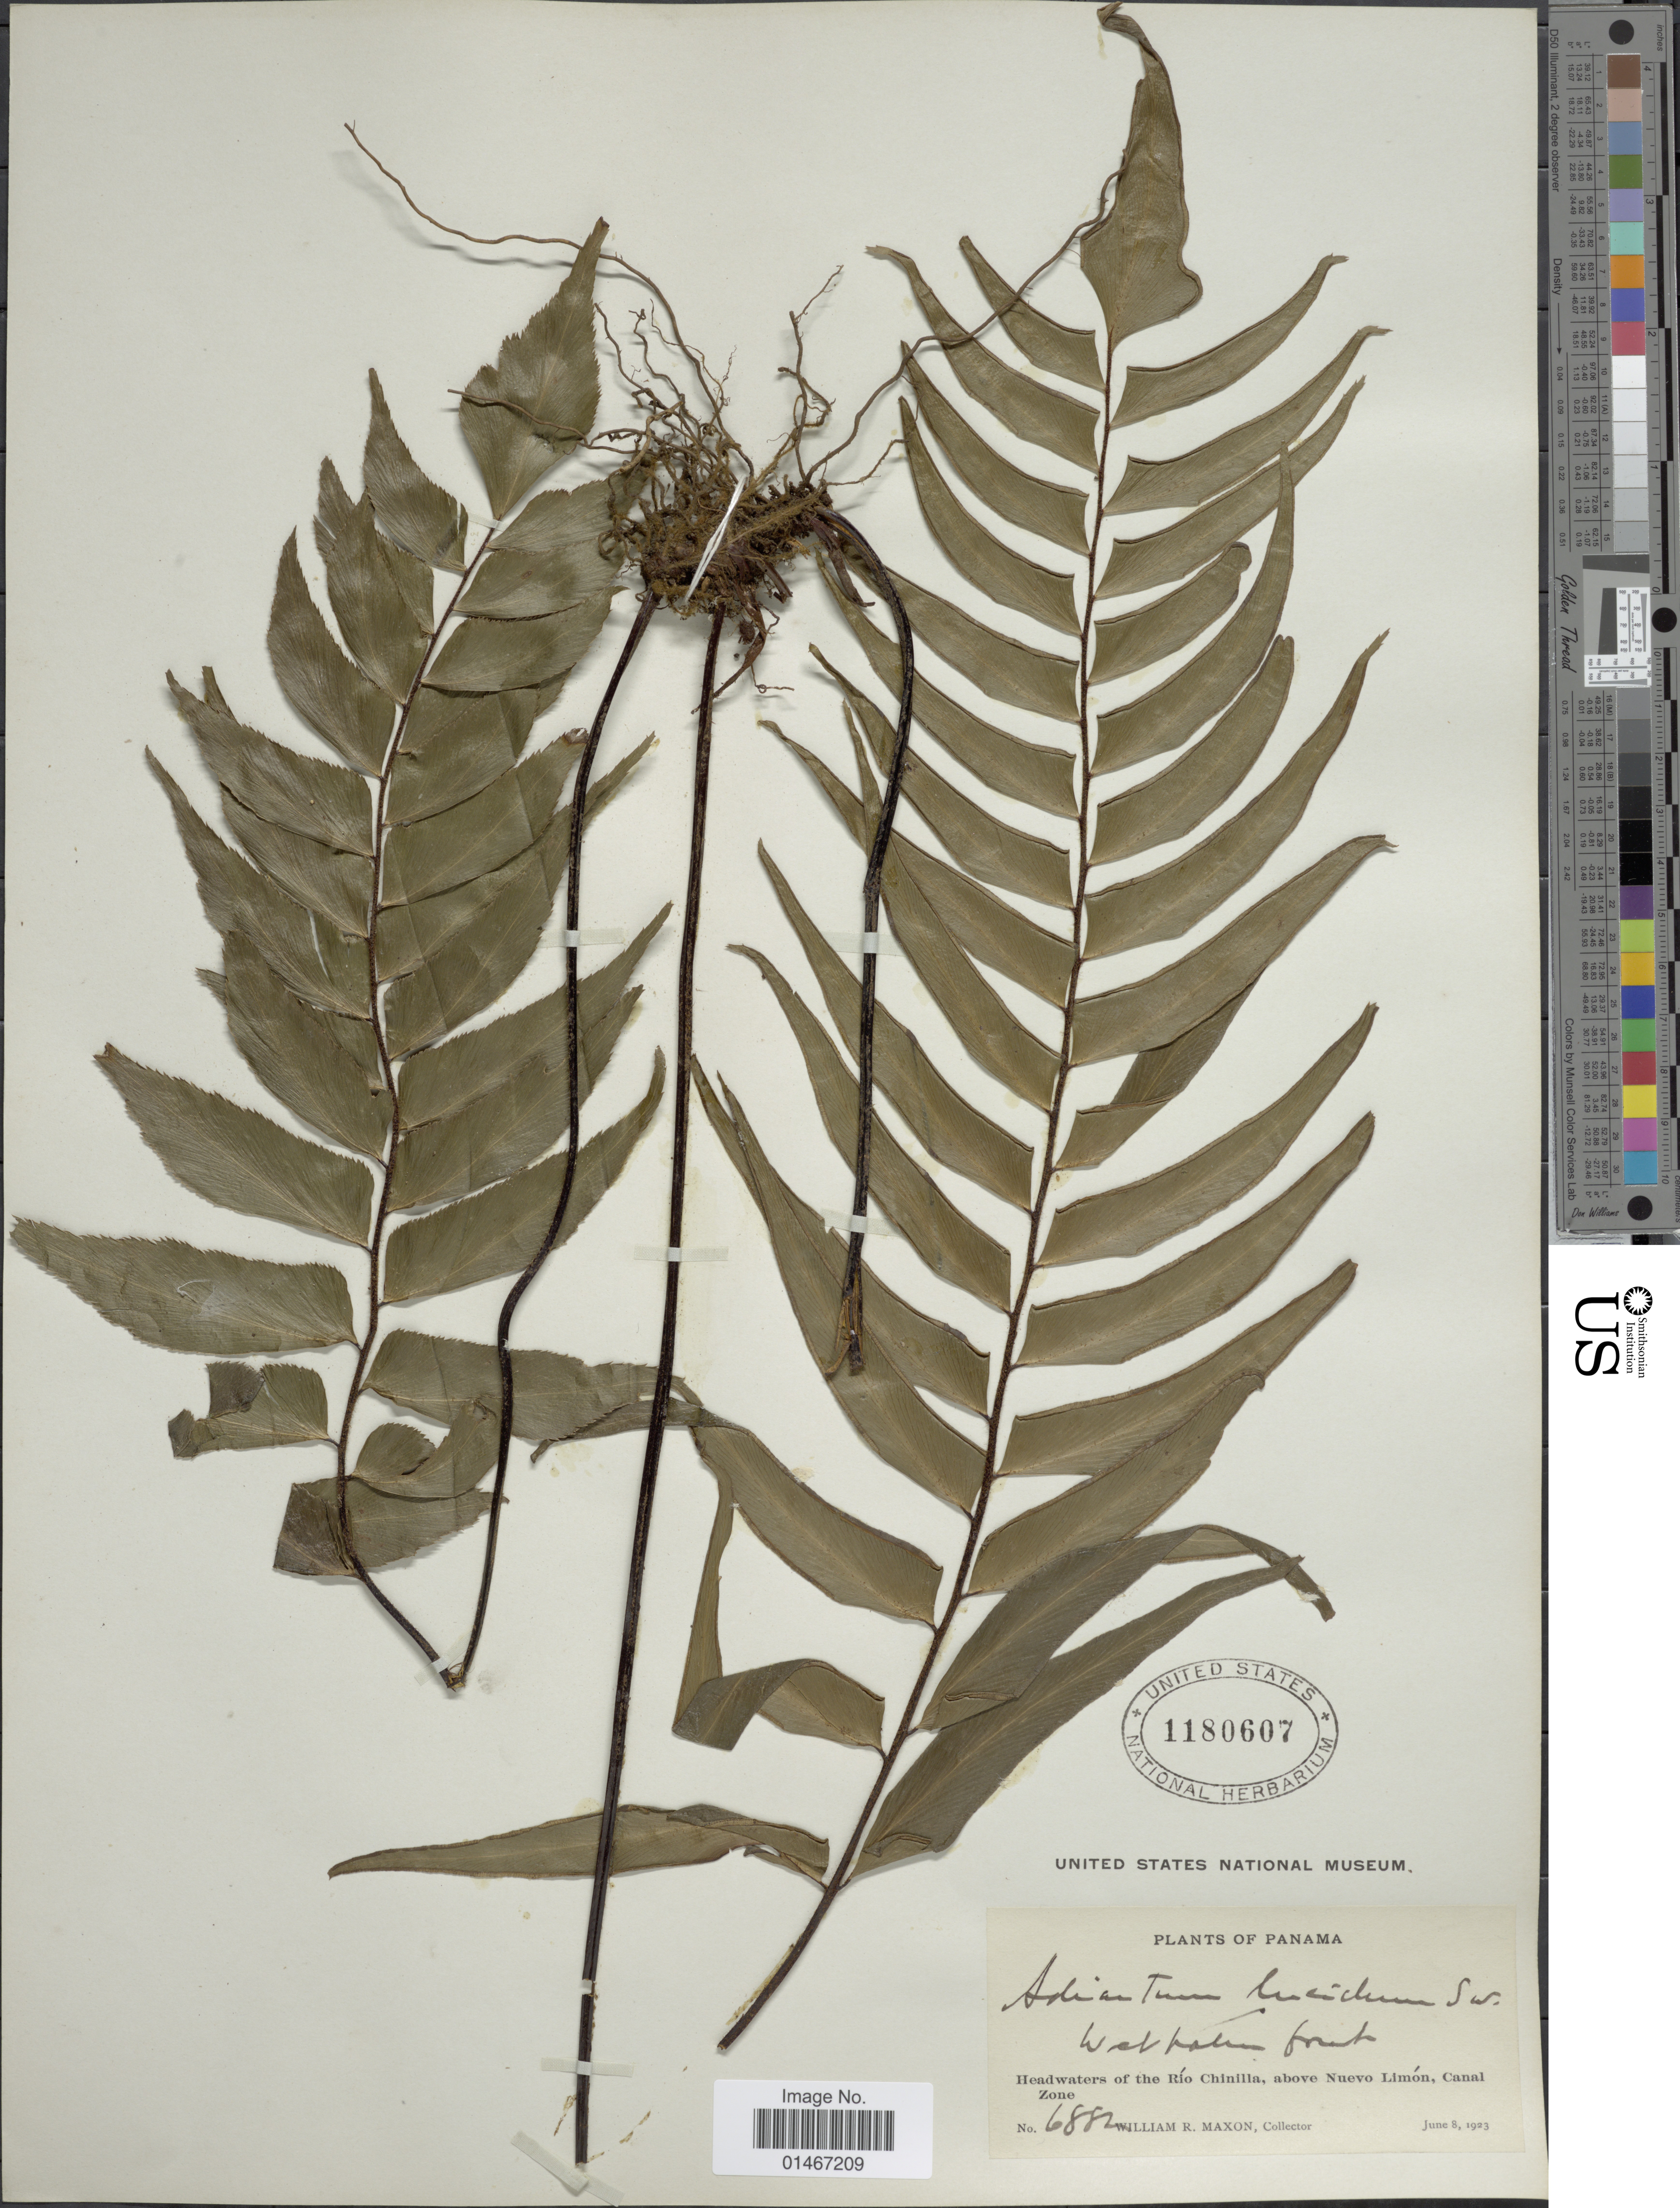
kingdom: Plantae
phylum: Tracheophyta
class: Polypodiopsida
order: Polypodiales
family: Pteridaceae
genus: Adiantum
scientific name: Adiantum lucidum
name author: (Cav.) Sw.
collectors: W. R. Maxon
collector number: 6882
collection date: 1923-06-08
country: Panama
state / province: Colón / Panamá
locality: Headwaters of the Rio Chinilla, above Nuevo Limon, Canal Zone.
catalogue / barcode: US 1180607